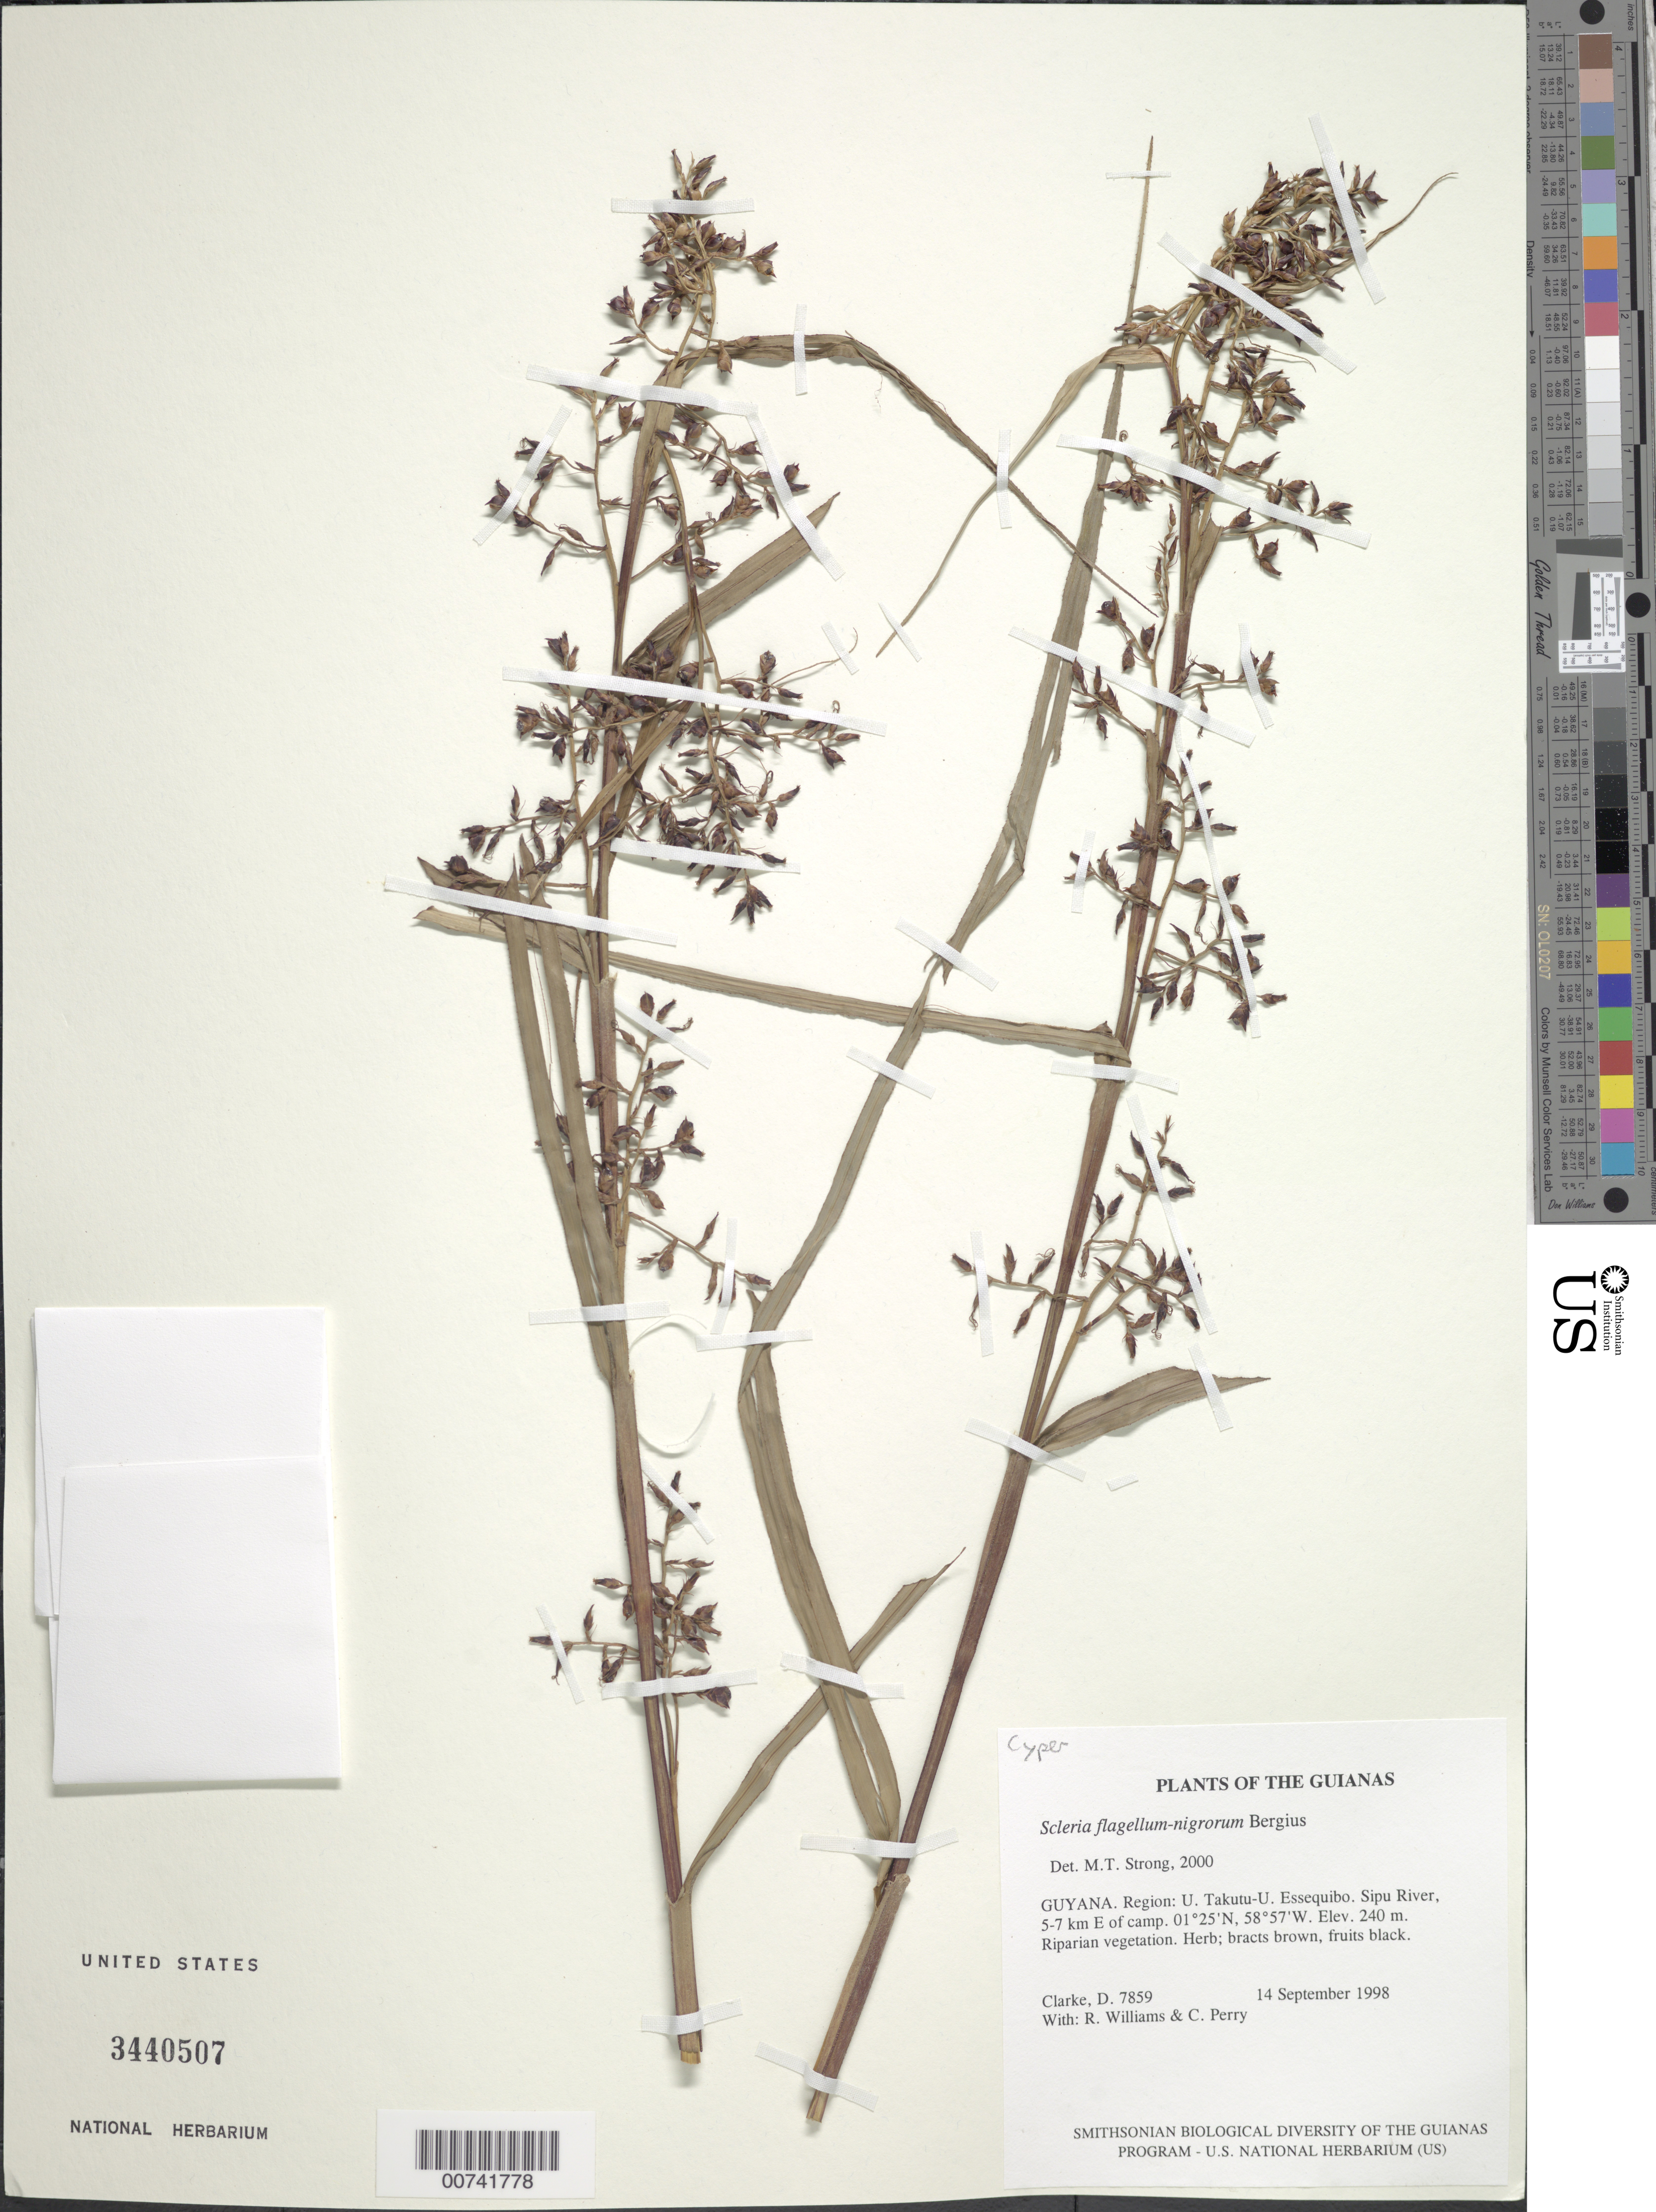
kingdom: Plantae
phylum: Tracheophyta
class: Liliopsida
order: Poales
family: Cyperaceae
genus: Scleria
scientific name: Scleria flagellum-nigrorum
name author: P.J. Bergius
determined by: Strong, M. T., (US), Smithsonian Institution - National Museum of Natural History (UNITED STATES)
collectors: H. D. Clarke, R. Williams & C. Perry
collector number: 7859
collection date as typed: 14 September 1998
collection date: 1998-09-14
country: Guyana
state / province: U. Takutu-U. Essequibo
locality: Sipu River, 5-7 km E of camp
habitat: Riparian vegetation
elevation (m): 240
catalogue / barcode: US 3440507